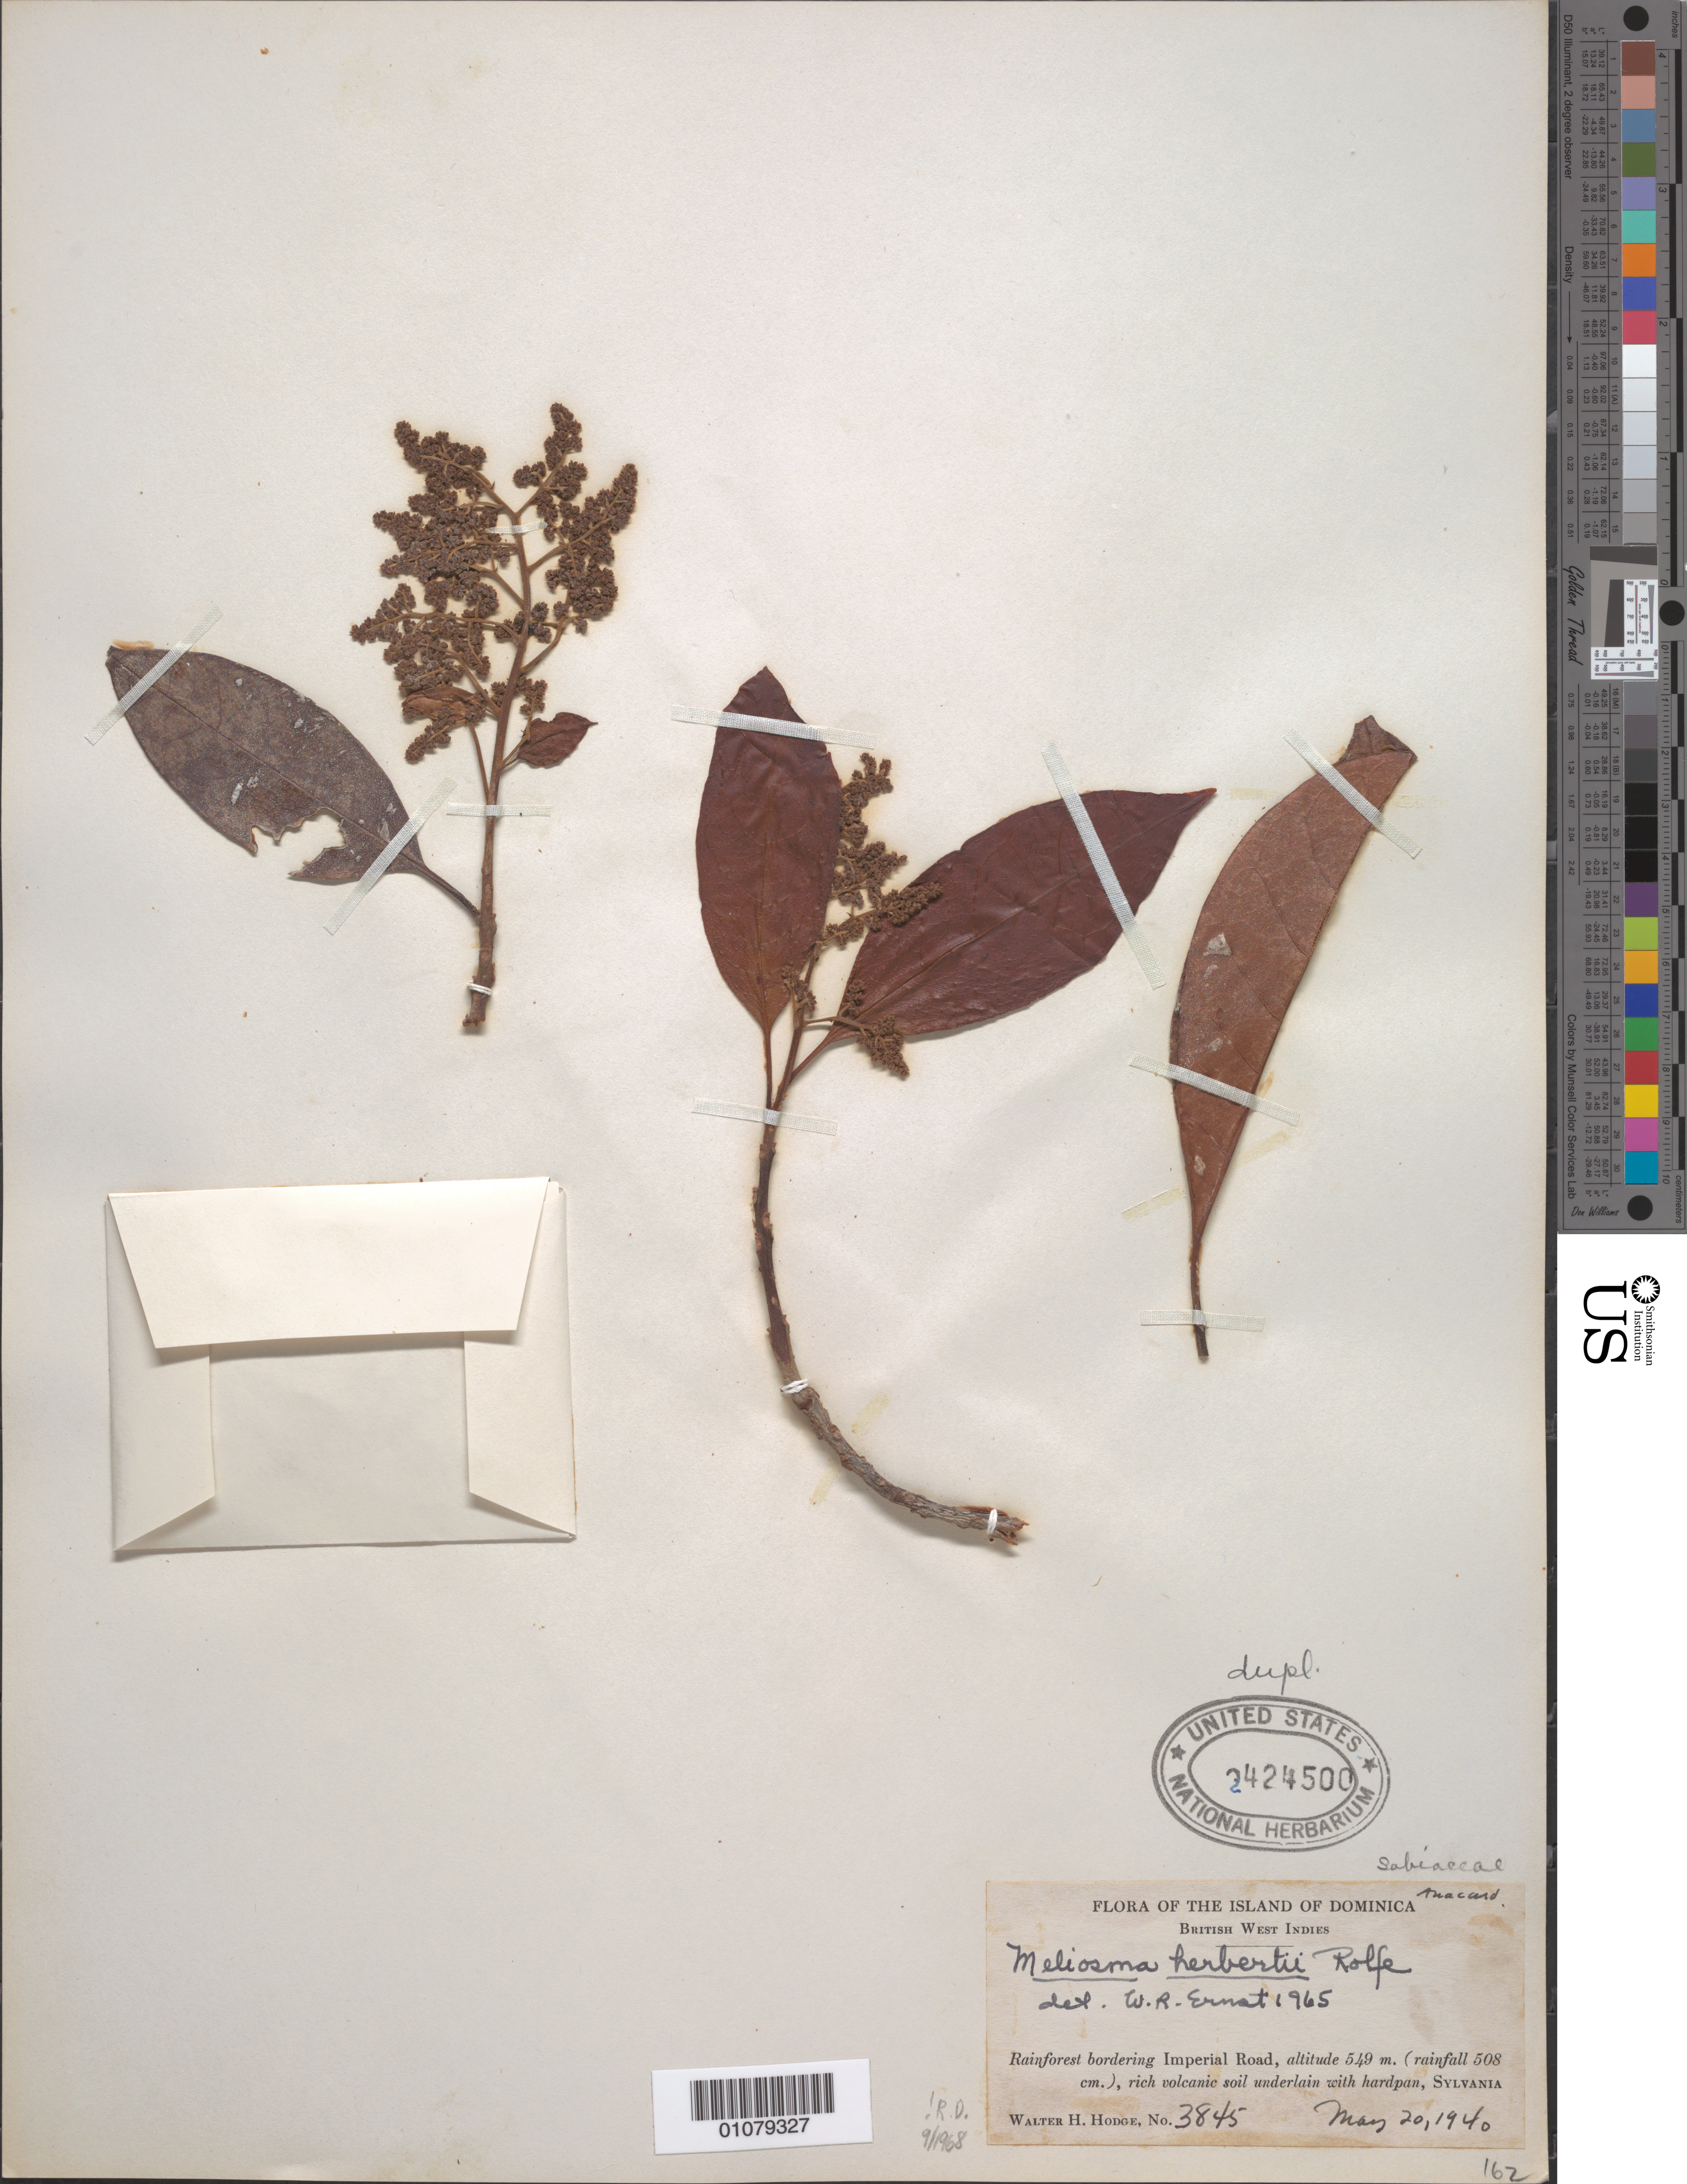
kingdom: Plantae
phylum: Tracheophyta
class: Magnoliopsida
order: Proteales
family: Sabiaceae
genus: Meliosma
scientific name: Meliosma herbertii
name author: Rolfe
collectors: W. Hodge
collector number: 3845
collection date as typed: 20 May 1940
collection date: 1940-05-20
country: Dominica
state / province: St. Paul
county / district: Sylvania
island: Dominica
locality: Rainforest bordering Imperial Road, Sylvania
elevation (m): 549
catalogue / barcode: US 2424500